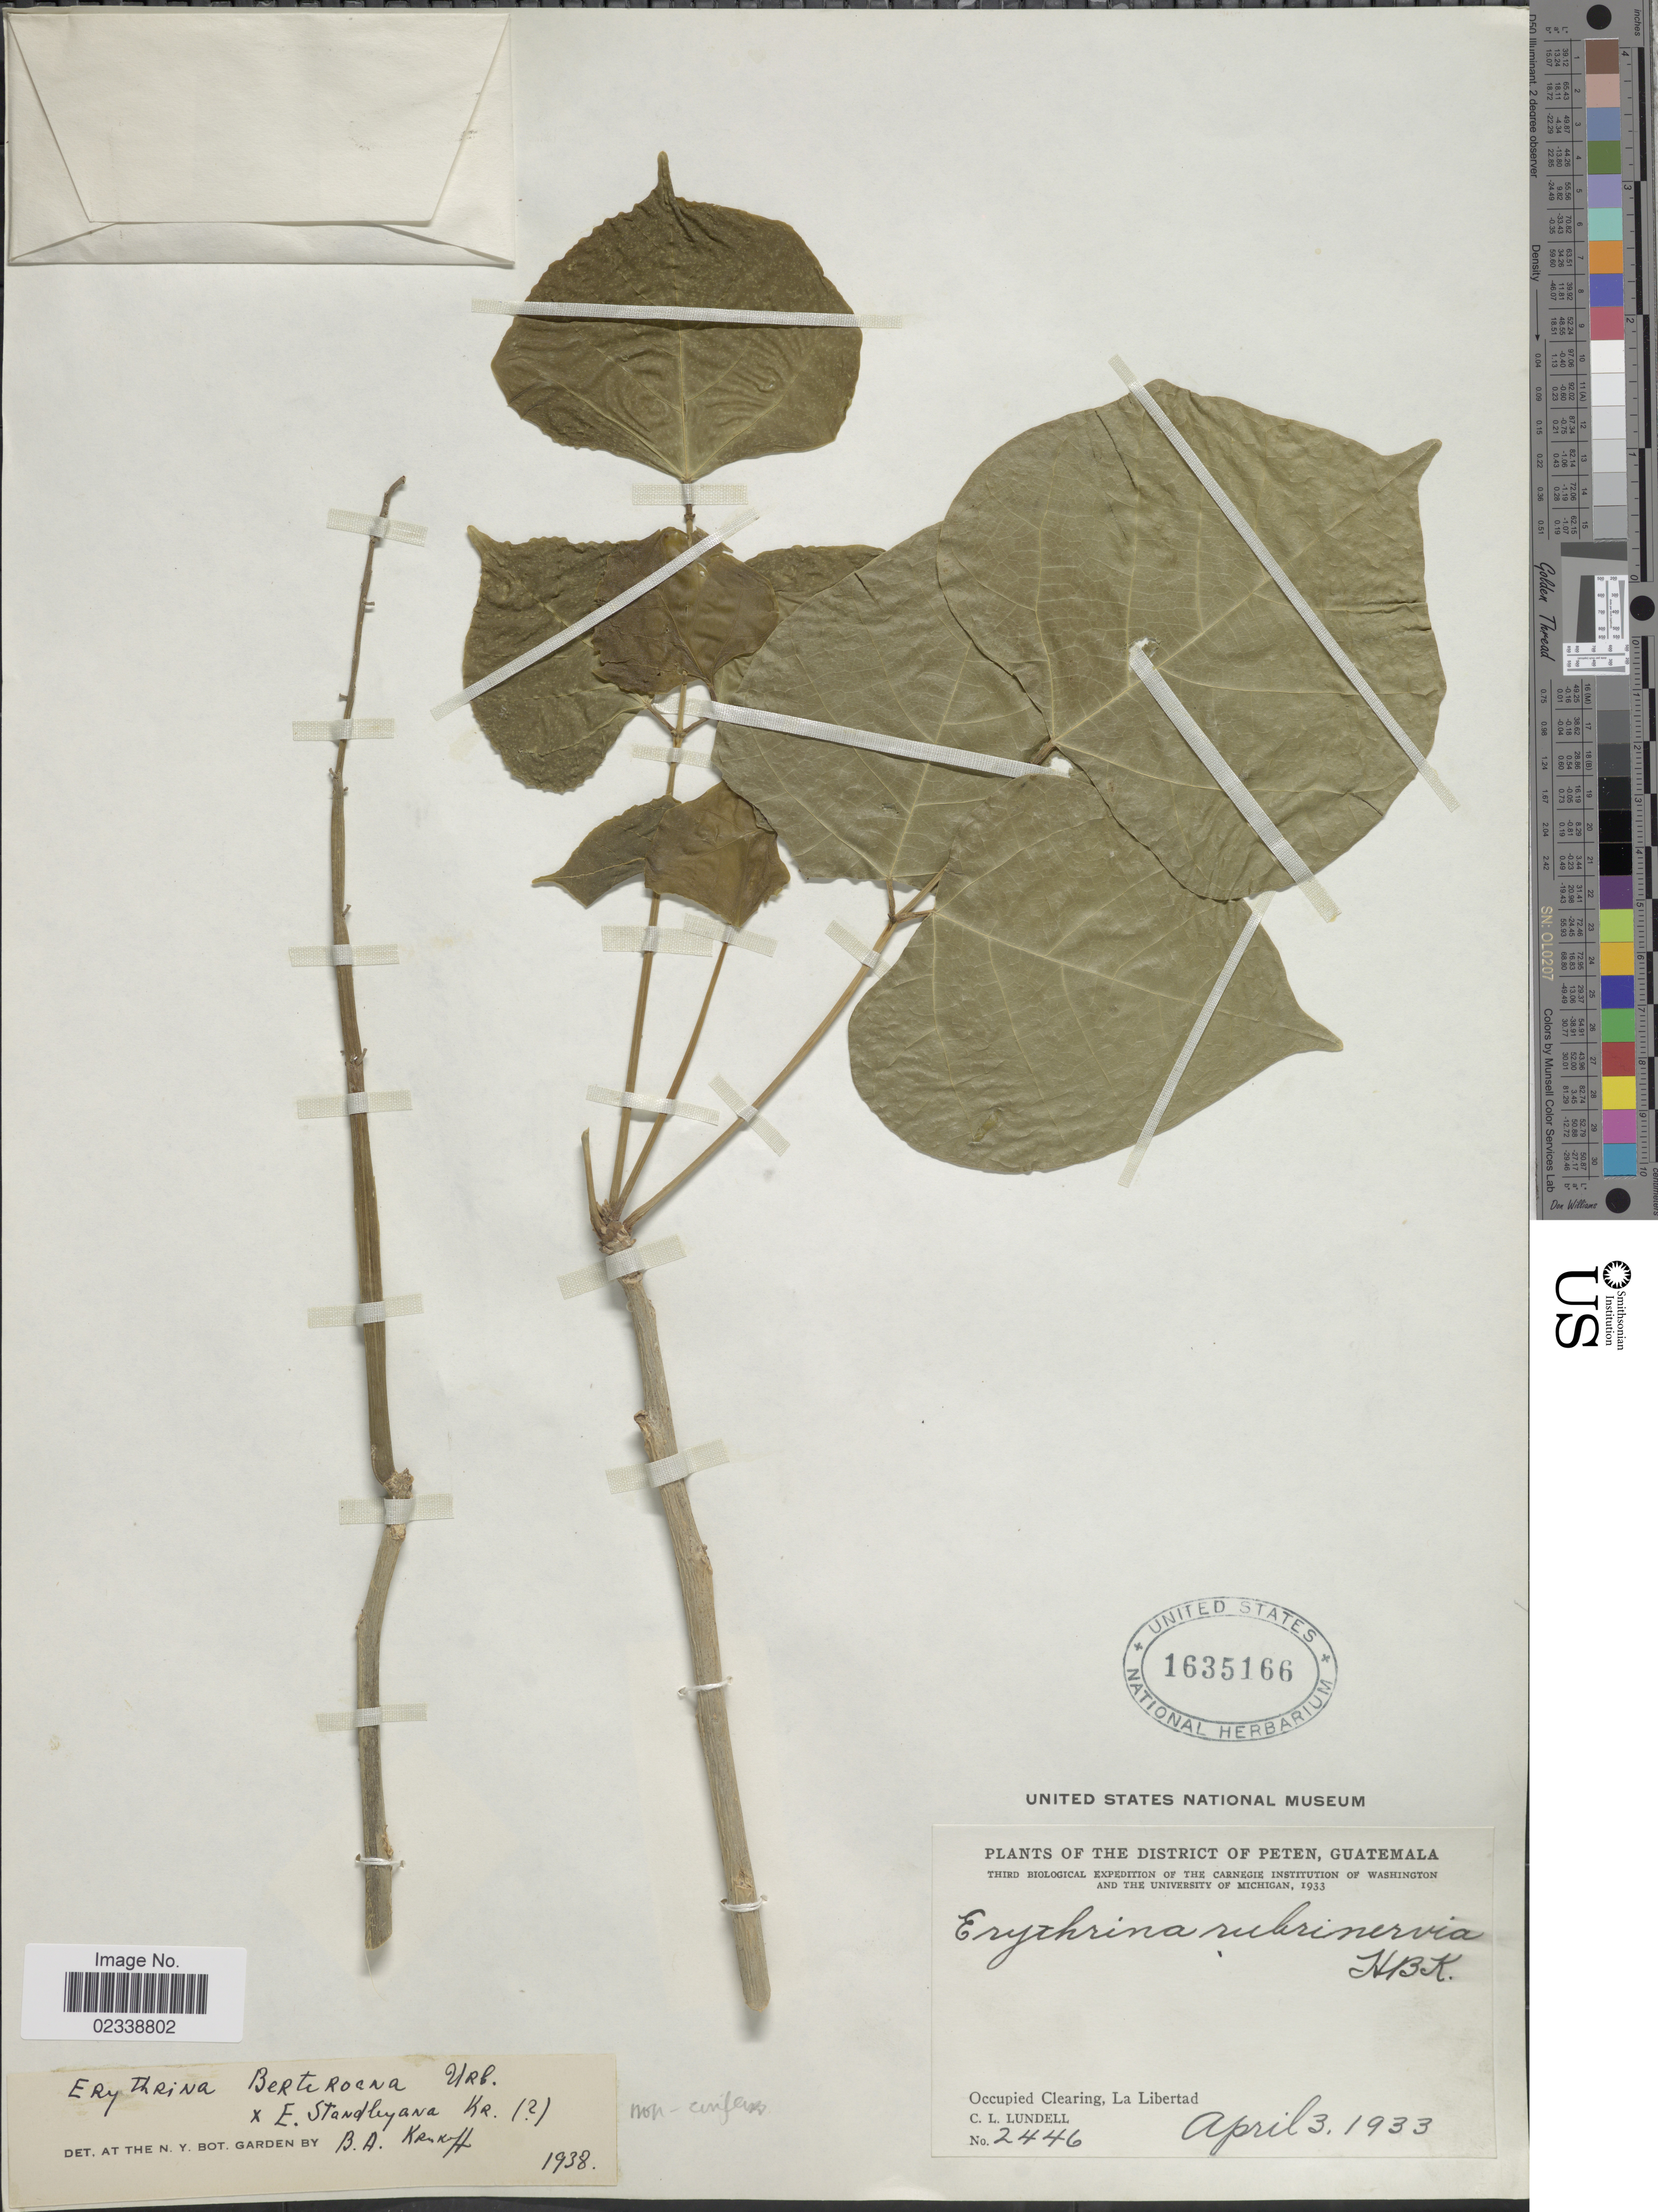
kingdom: Plantae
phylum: Tracheophyta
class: Magnoliopsida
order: Fabales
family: Fabaceae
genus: Erythrina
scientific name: Erythrina sp.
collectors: C. L. Lundell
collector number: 2446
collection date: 1933-04-03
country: Guatemala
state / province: El Petén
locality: Occupied Clearing, La Libertad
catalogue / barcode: US 1635166